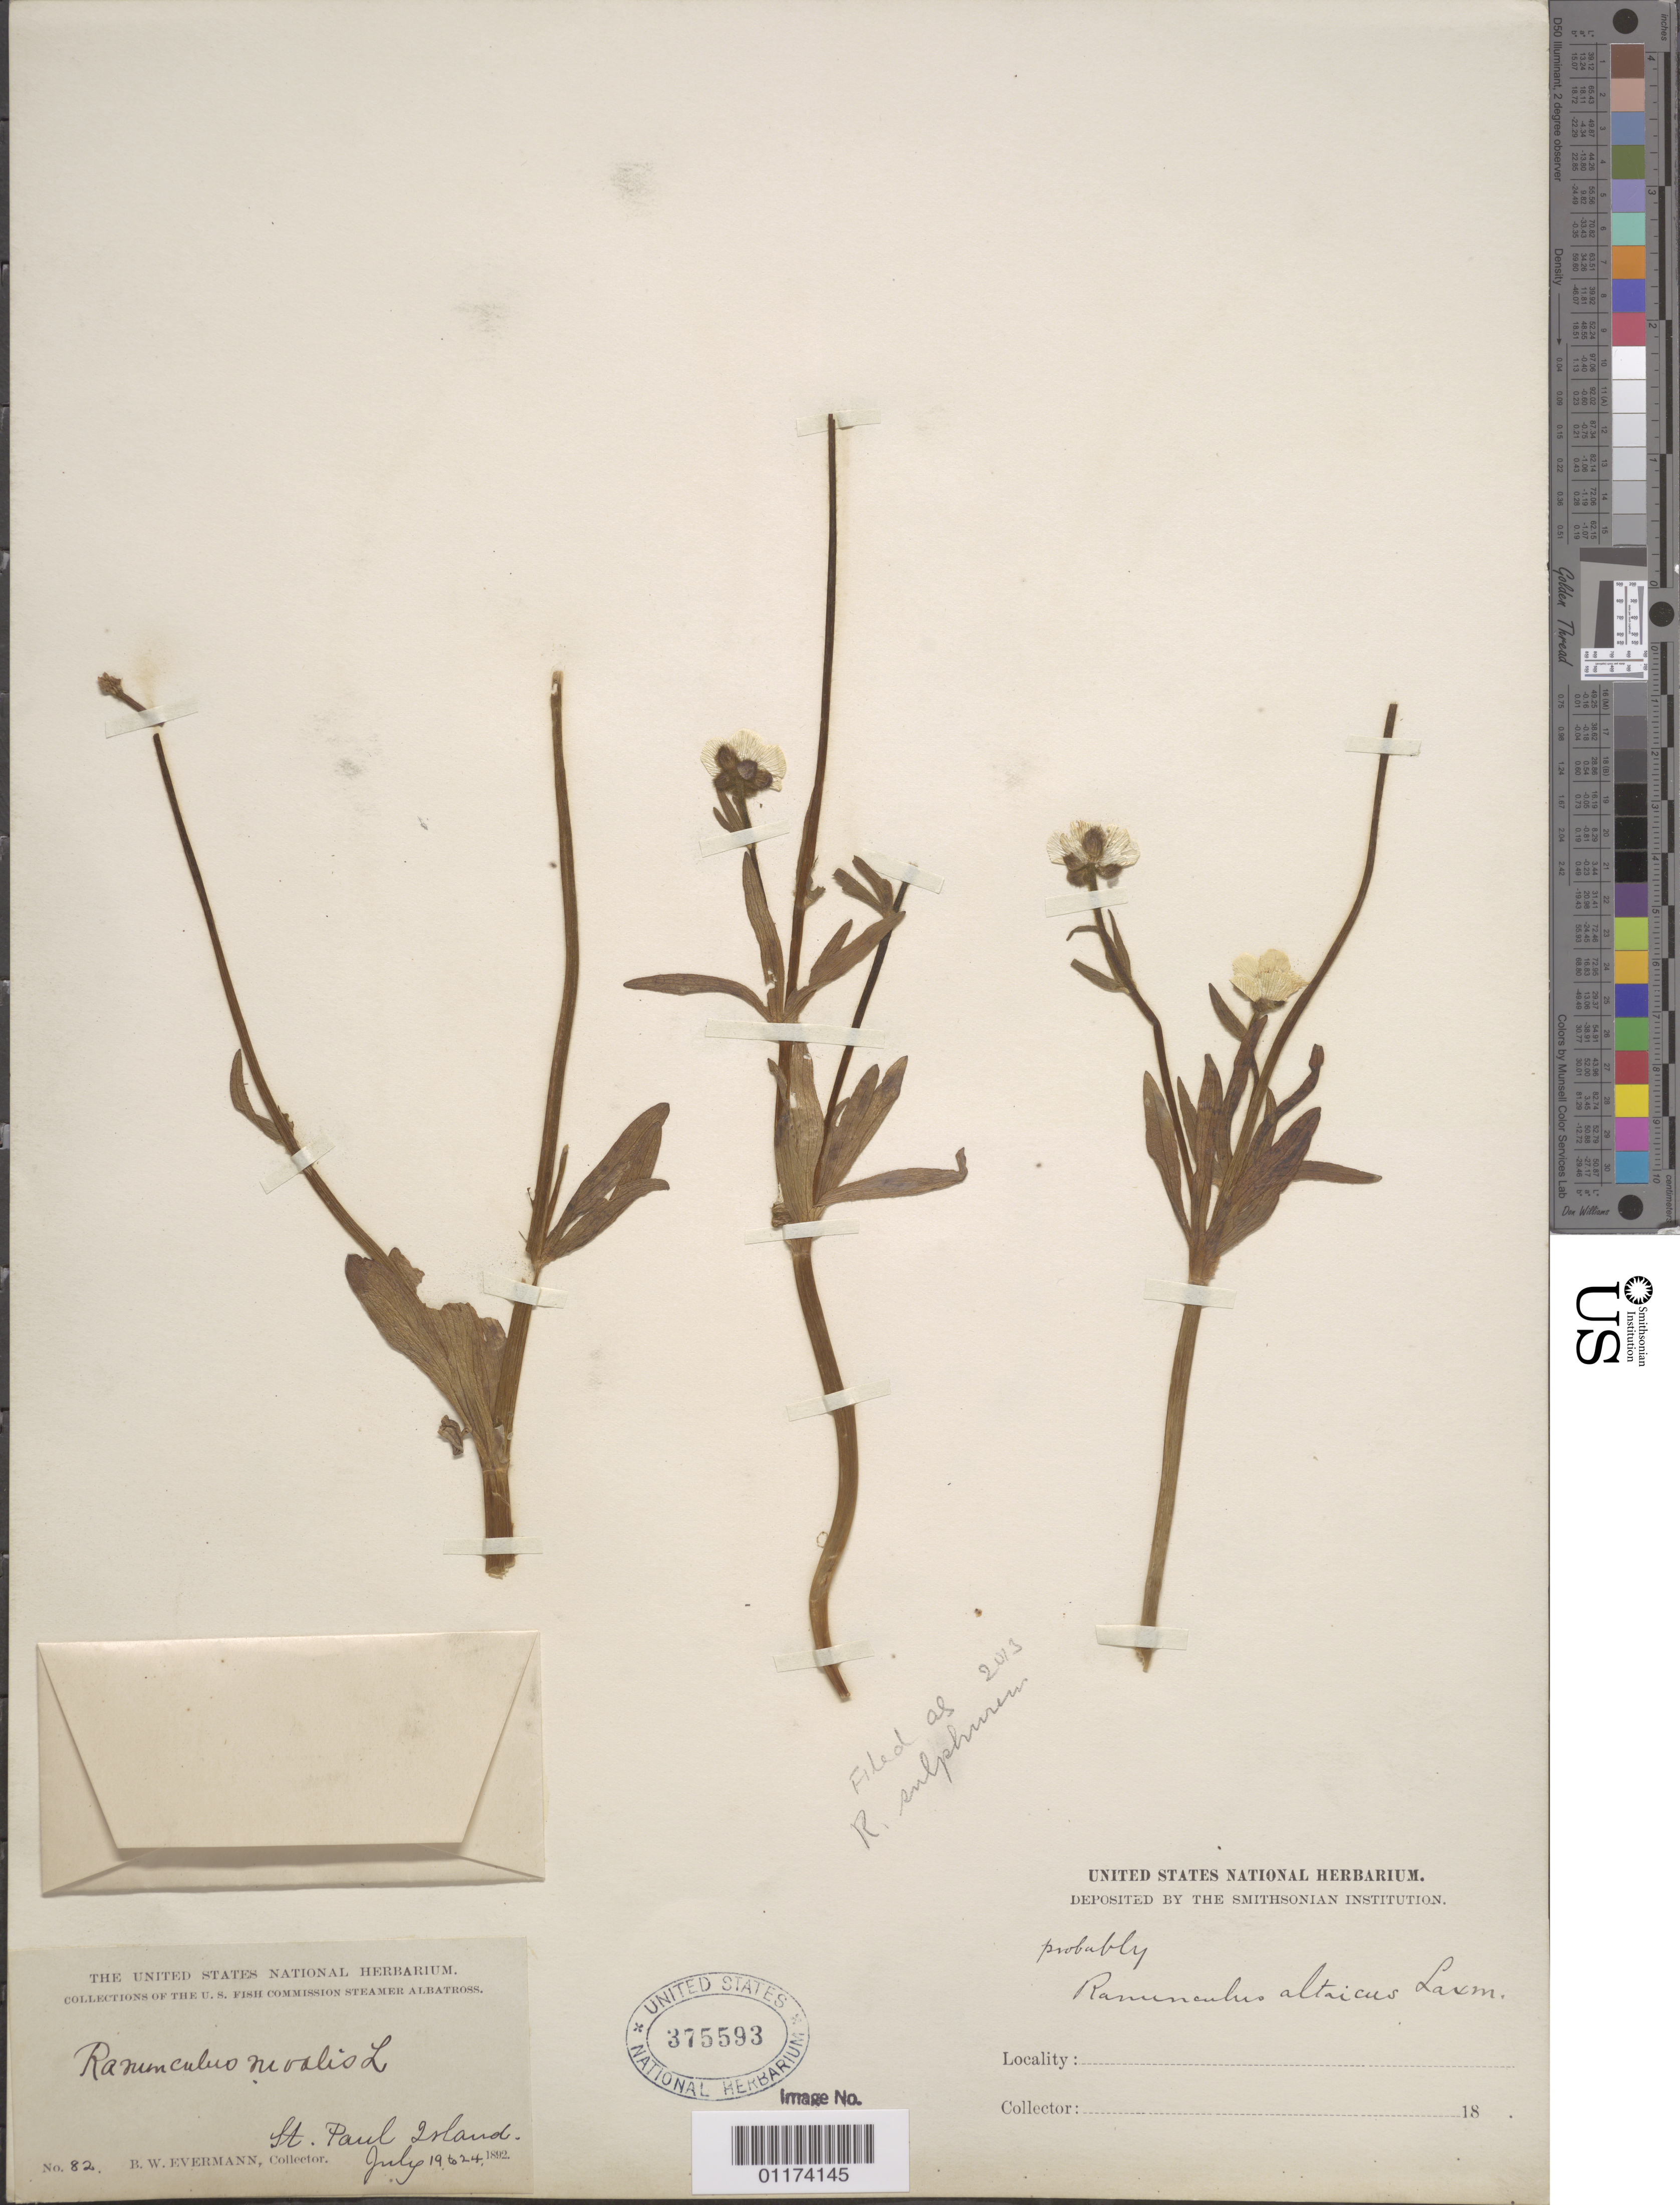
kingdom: Plantae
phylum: Tracheophyta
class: Magnoliopsida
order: Ranunculales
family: Ranunculaceae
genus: Ranunculus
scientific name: Ranunculus sulphureus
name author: Sol.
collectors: B. W. Evermann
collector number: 82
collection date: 1892-07-19/1892-07-24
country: United States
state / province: Alaska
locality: St. Paul Island.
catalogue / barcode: US 375593